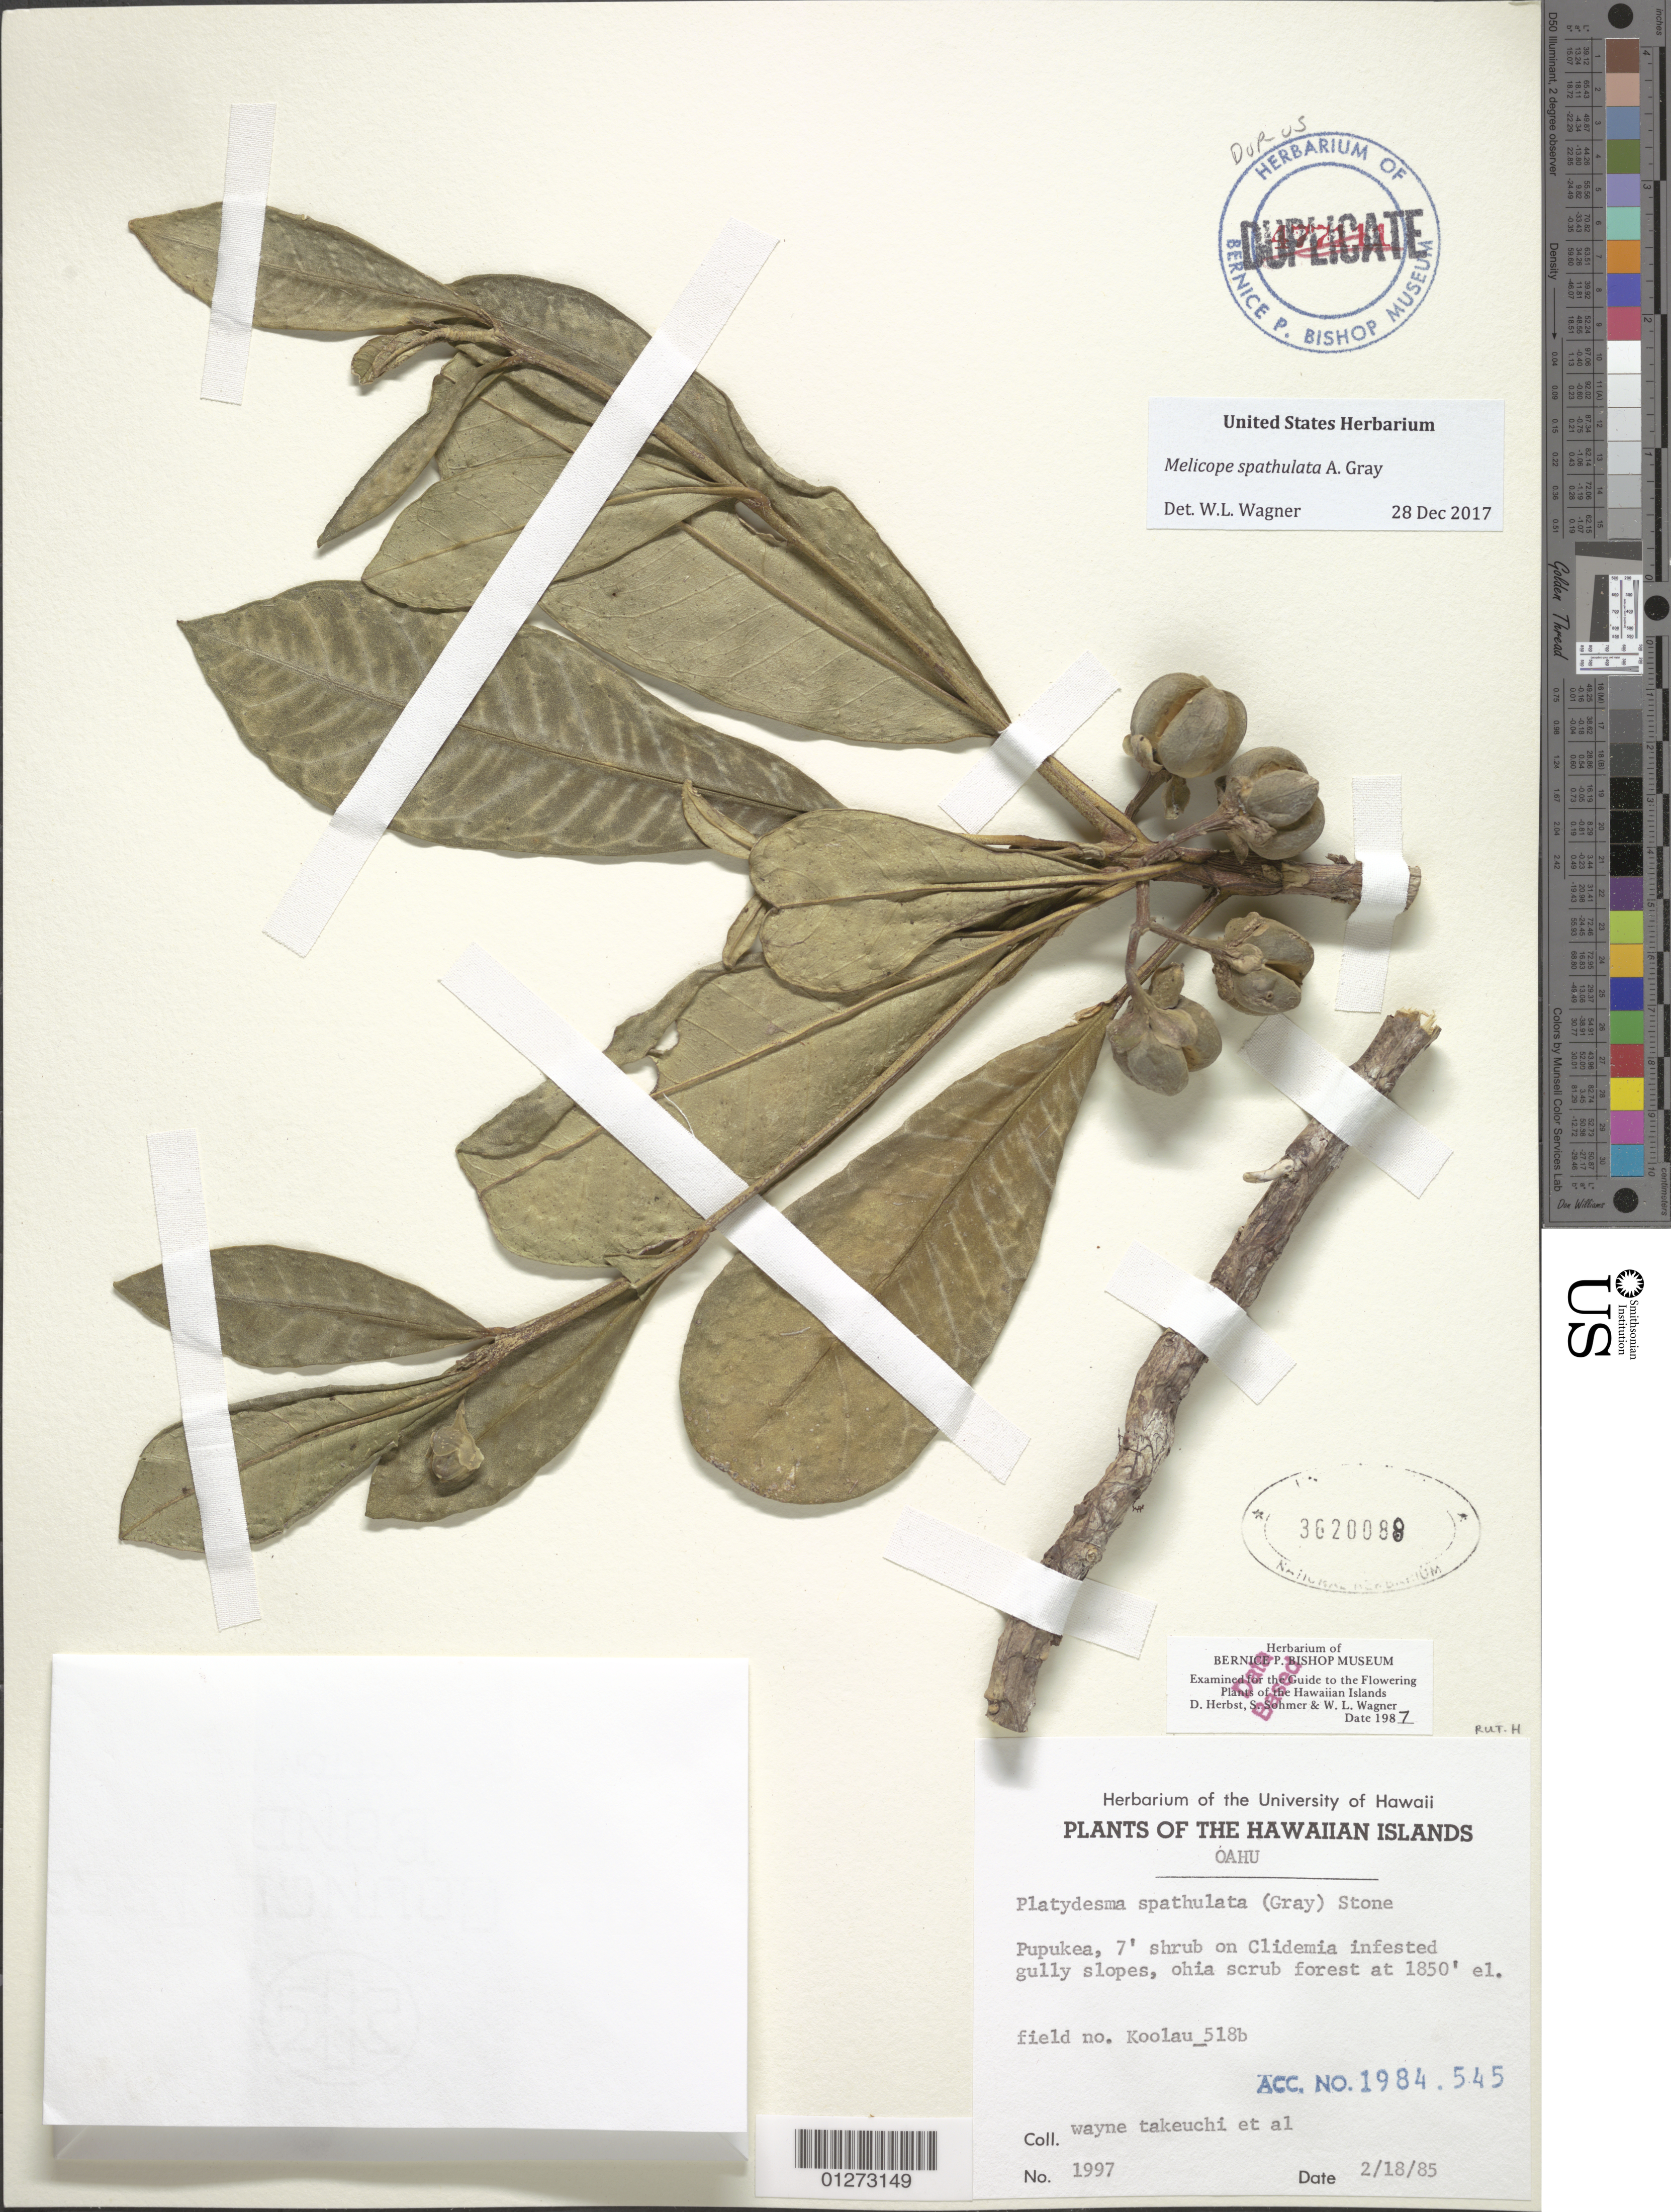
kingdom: Plantae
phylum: Tracheophyta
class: Magnoliopsida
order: Sapindales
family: Rutaceae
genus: Melicope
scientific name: Melicope spathulata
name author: A. Gray in Wilkes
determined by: Wagner, W. L., (BOT), Smithsonian Institution - National Museum of Natural History (UNITED STATES)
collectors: W. N. Takeuchi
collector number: Koolau_518b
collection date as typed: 2/18/85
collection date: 1985-02-18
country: United States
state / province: Hawaii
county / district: Honolulu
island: Oahu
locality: Pupukea.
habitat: Scrub forest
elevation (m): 564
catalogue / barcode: US 3620088